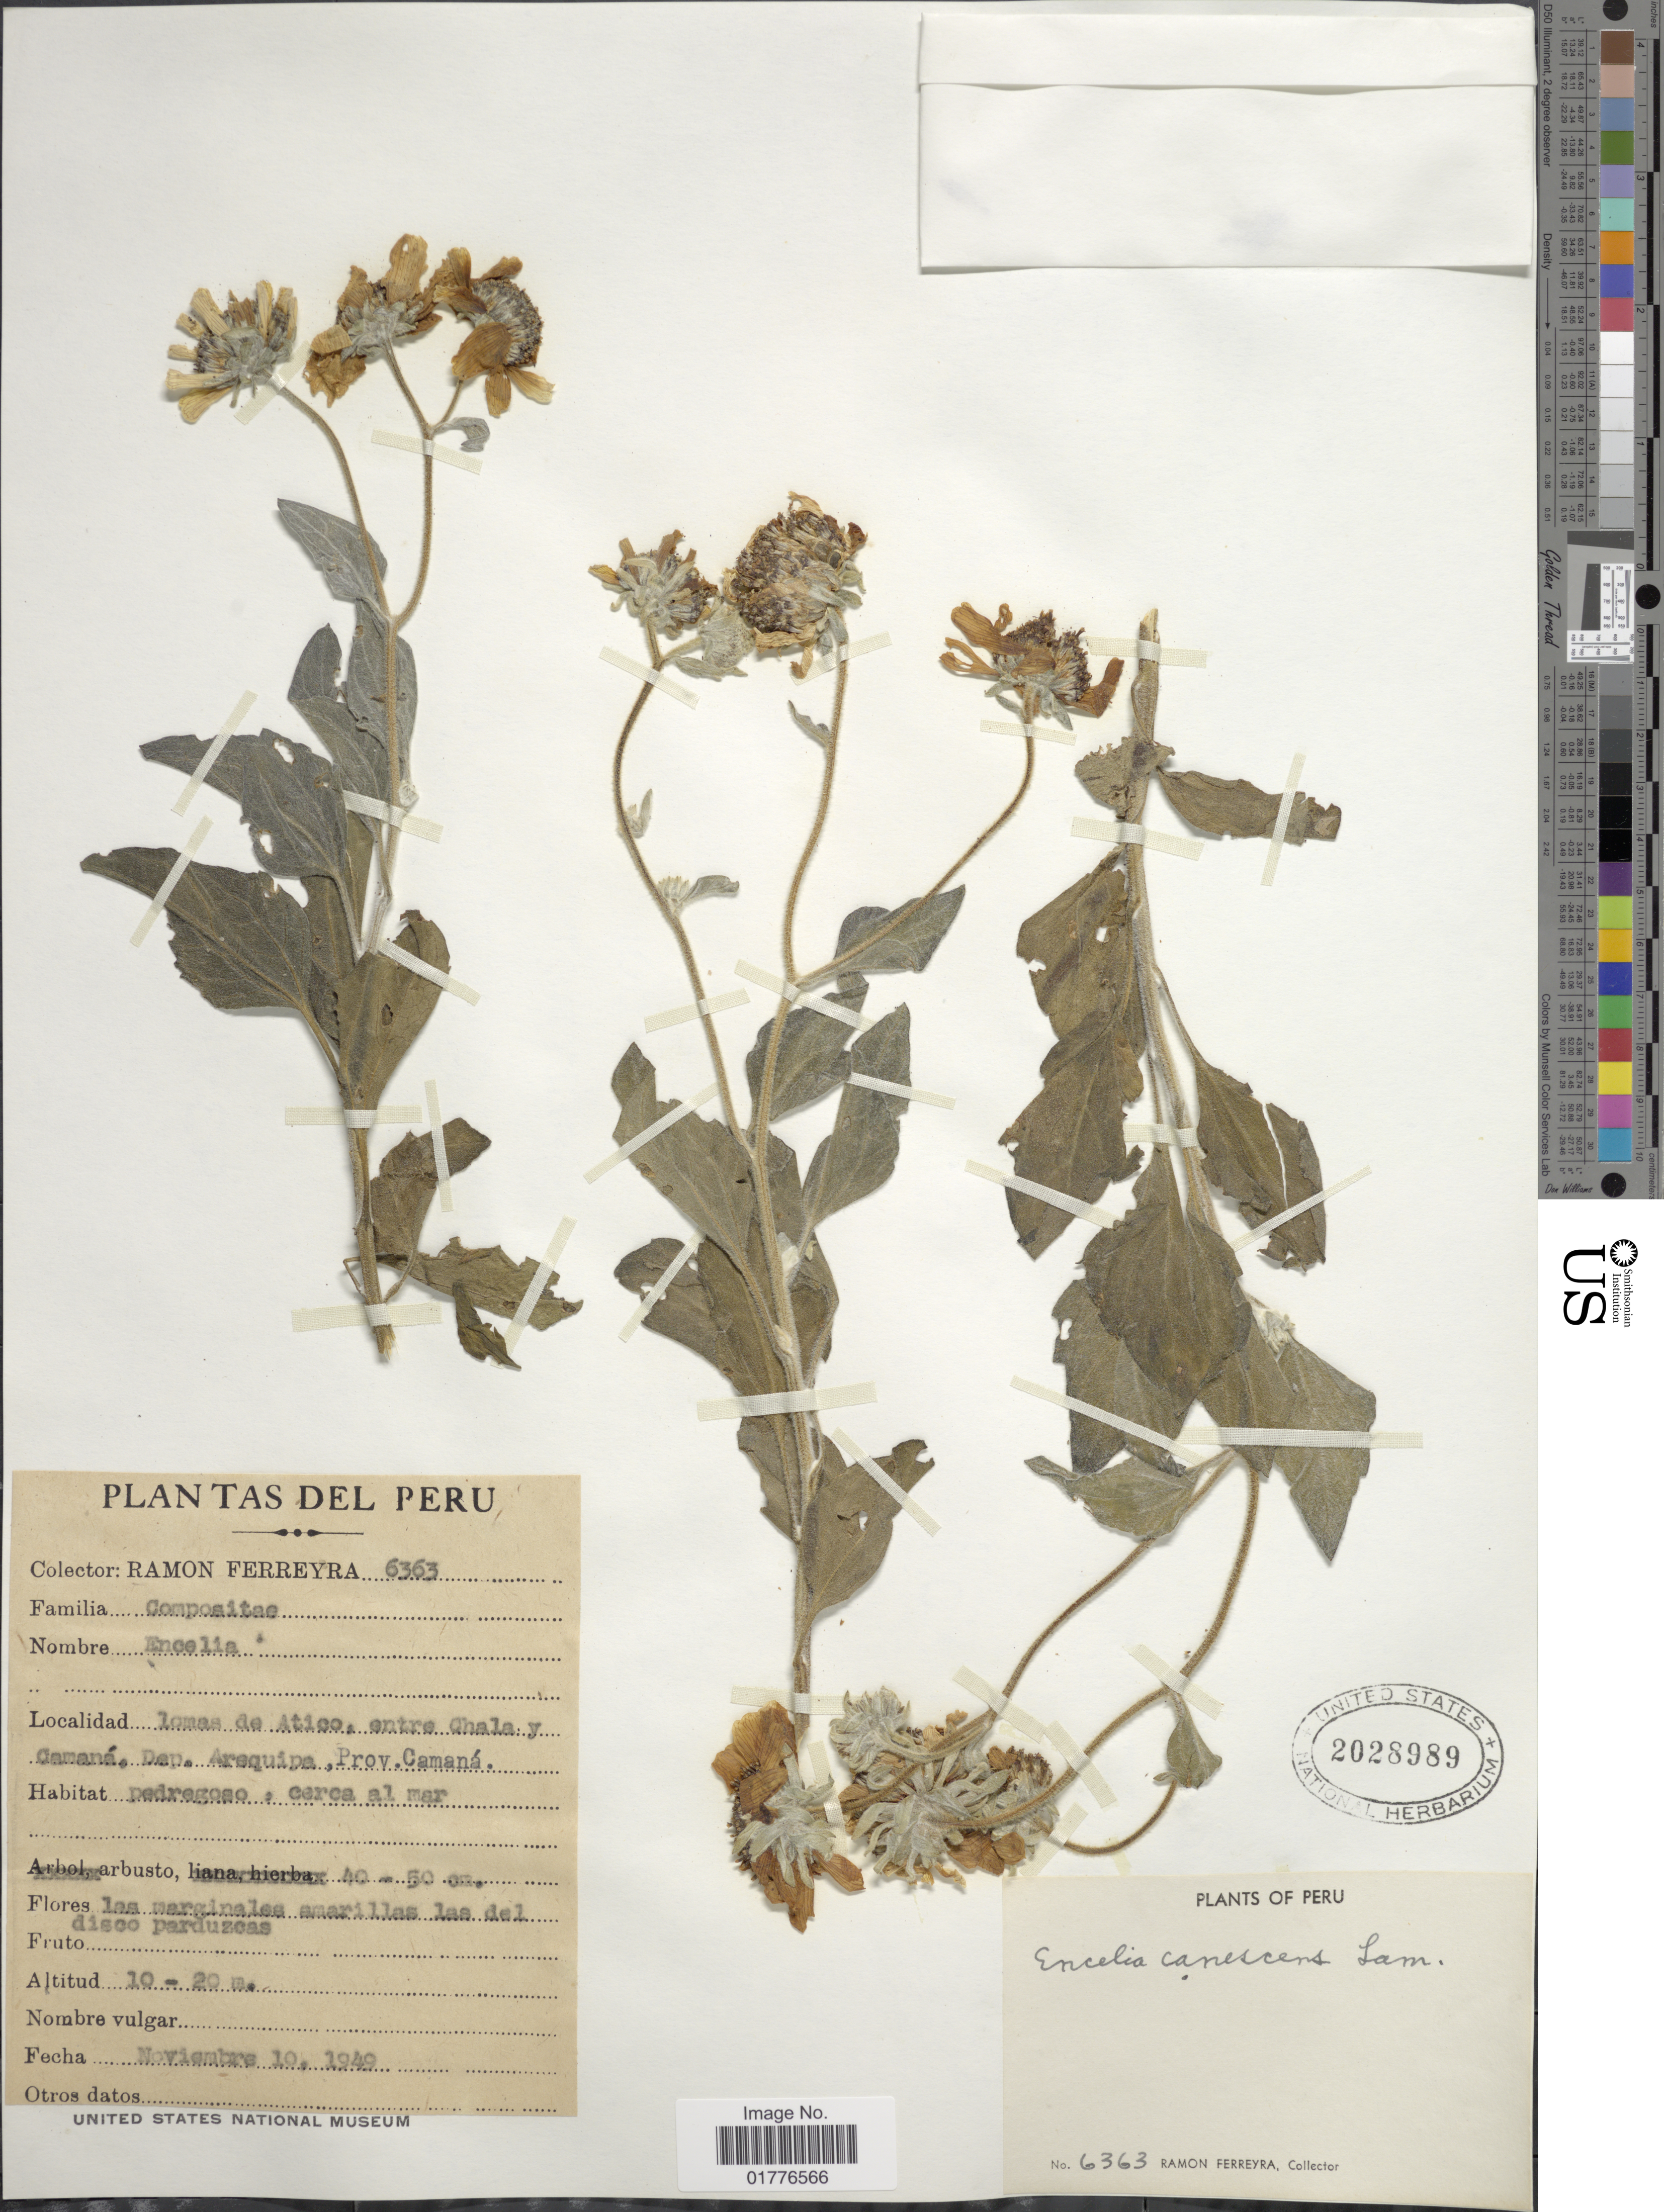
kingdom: Plantae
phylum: Tracheophyta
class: Magnoliopsida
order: Asterales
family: Asteraceae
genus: Encelia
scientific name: Encelia canescens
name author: Lam.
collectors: R. A. Ferreyra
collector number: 6363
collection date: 1949-11-10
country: Peru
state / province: Arequipa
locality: Lomas de Atico, entre Chala y Camaná. Prov. Camaná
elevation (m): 10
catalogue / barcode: US 2028989